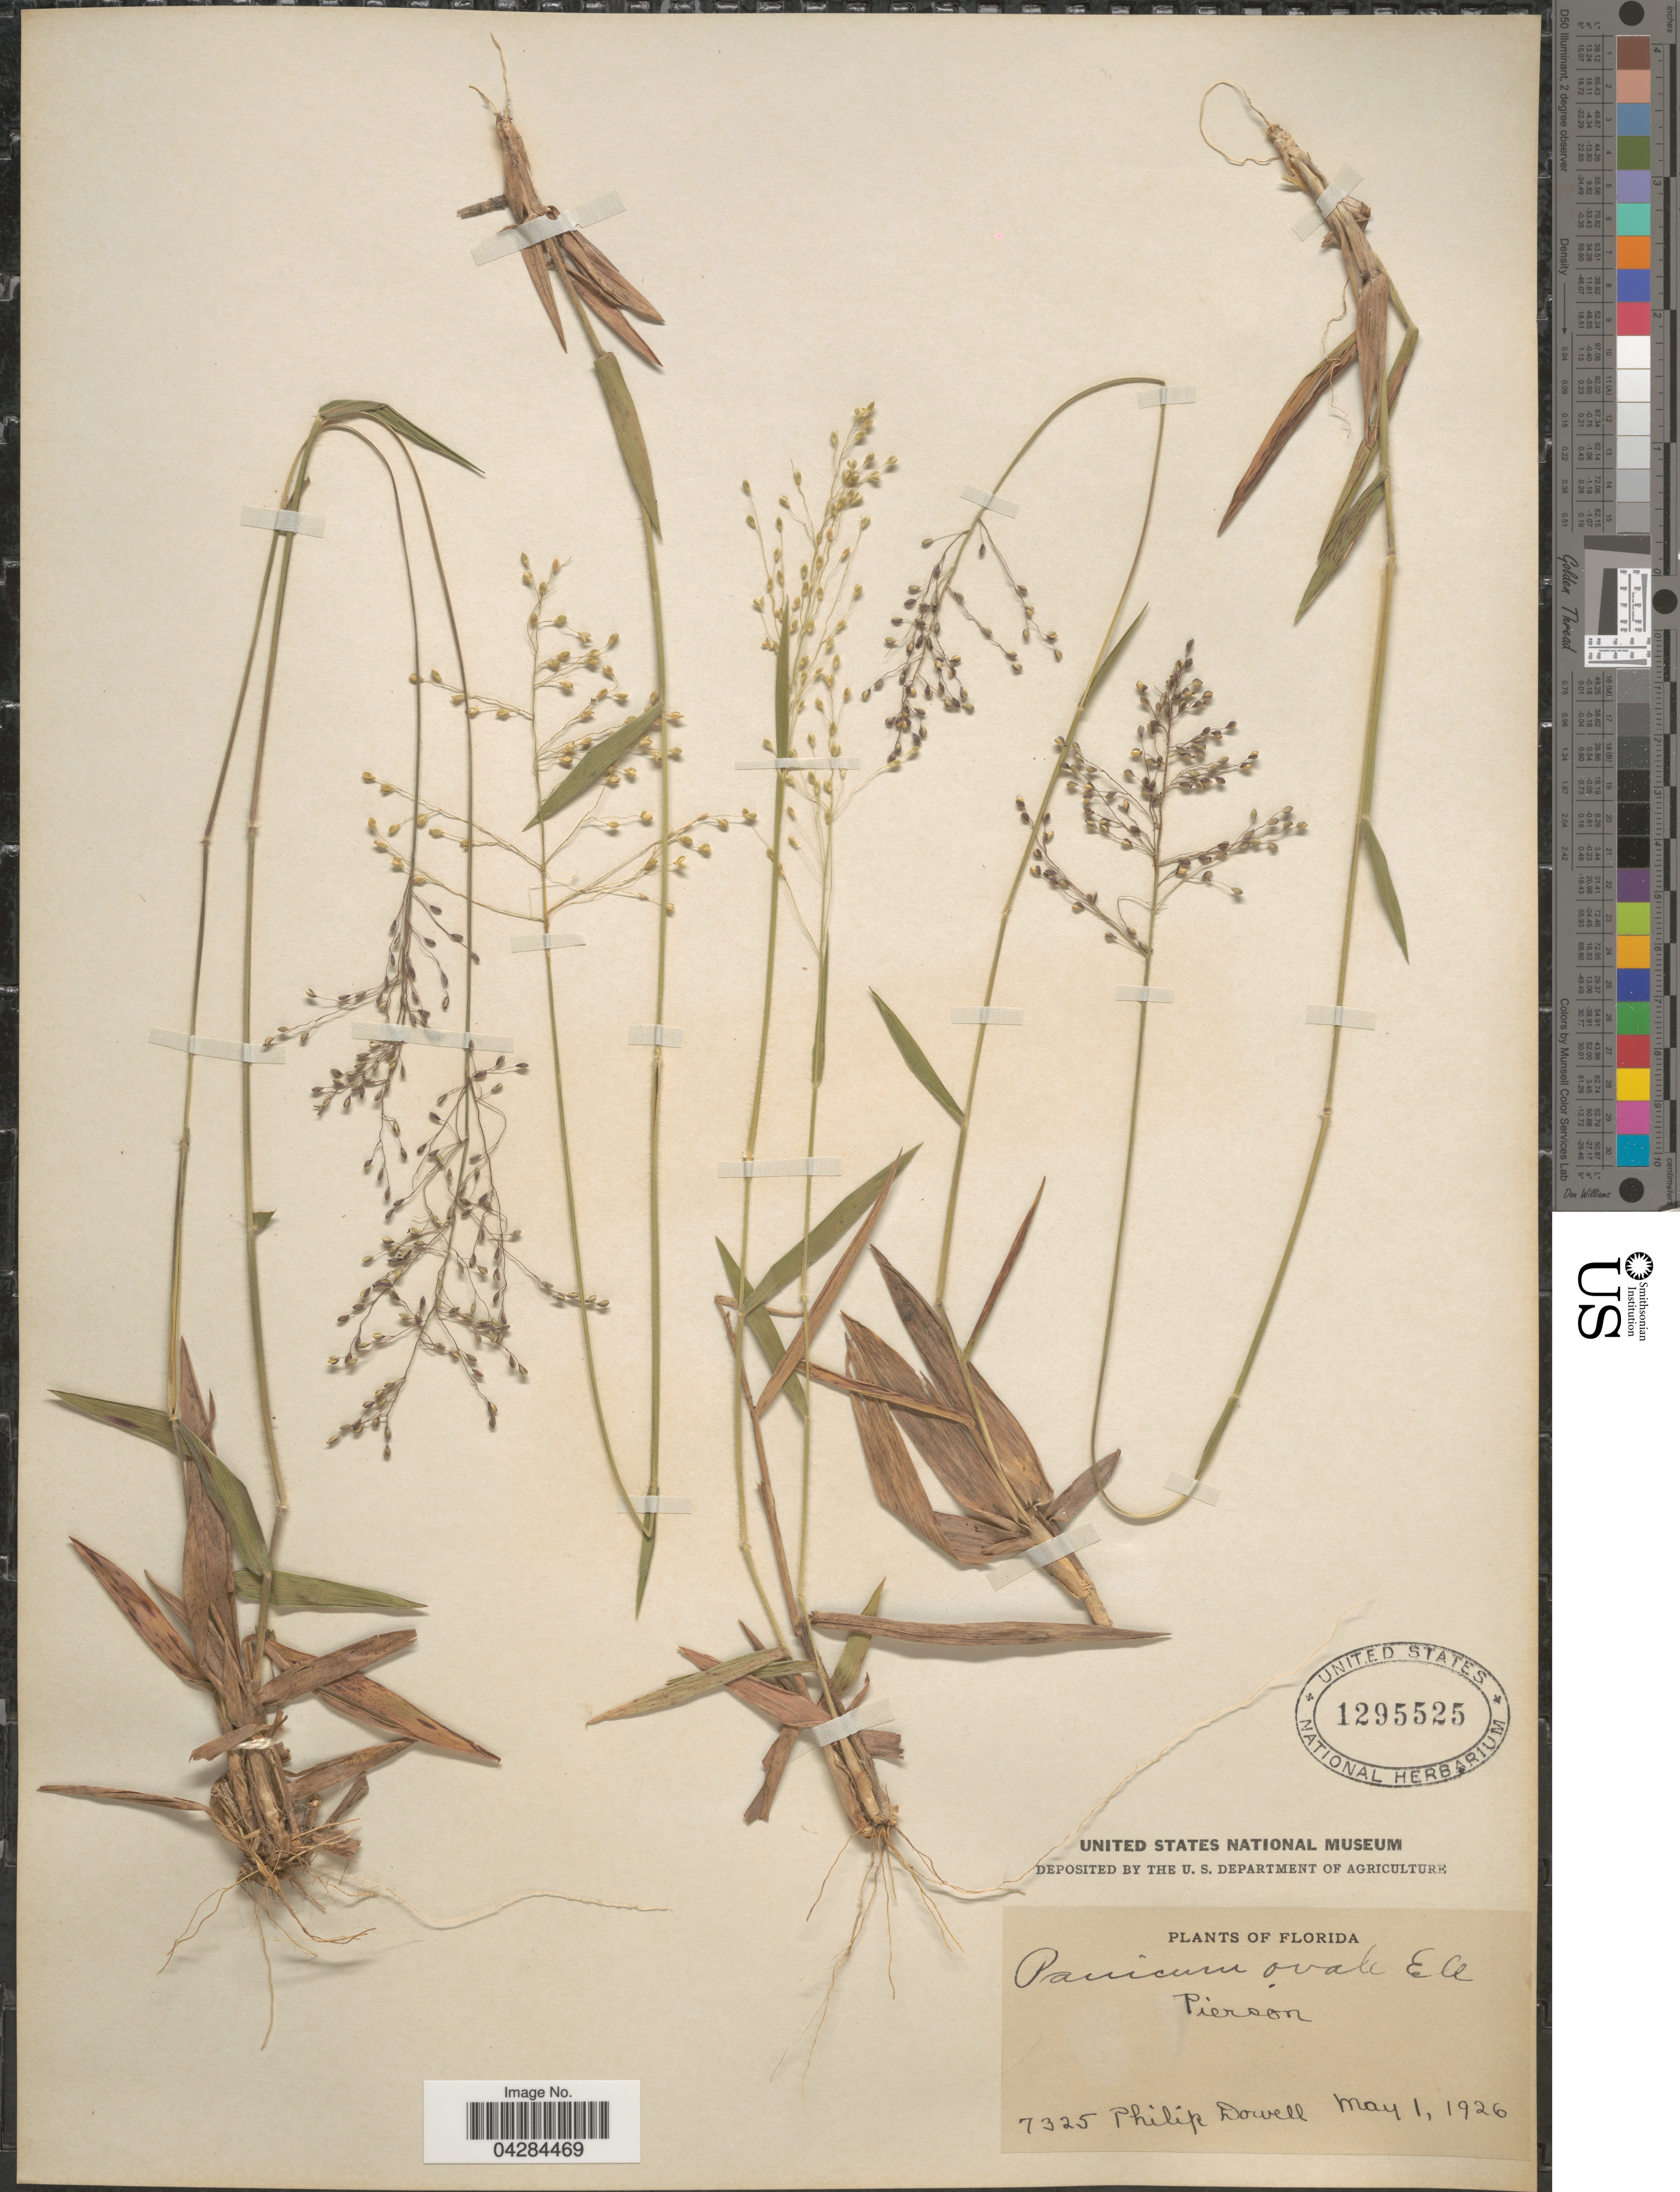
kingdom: Plantae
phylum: Tracheophyta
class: Liliopsida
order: Poales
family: Poaceae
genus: Dichanthelium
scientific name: Dichanthelium ovale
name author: (Elliott) Gould & C.A. Clark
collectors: P. Dowell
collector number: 7325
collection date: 1926-05-01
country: United States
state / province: Florida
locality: Pierson.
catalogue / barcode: US 1295525